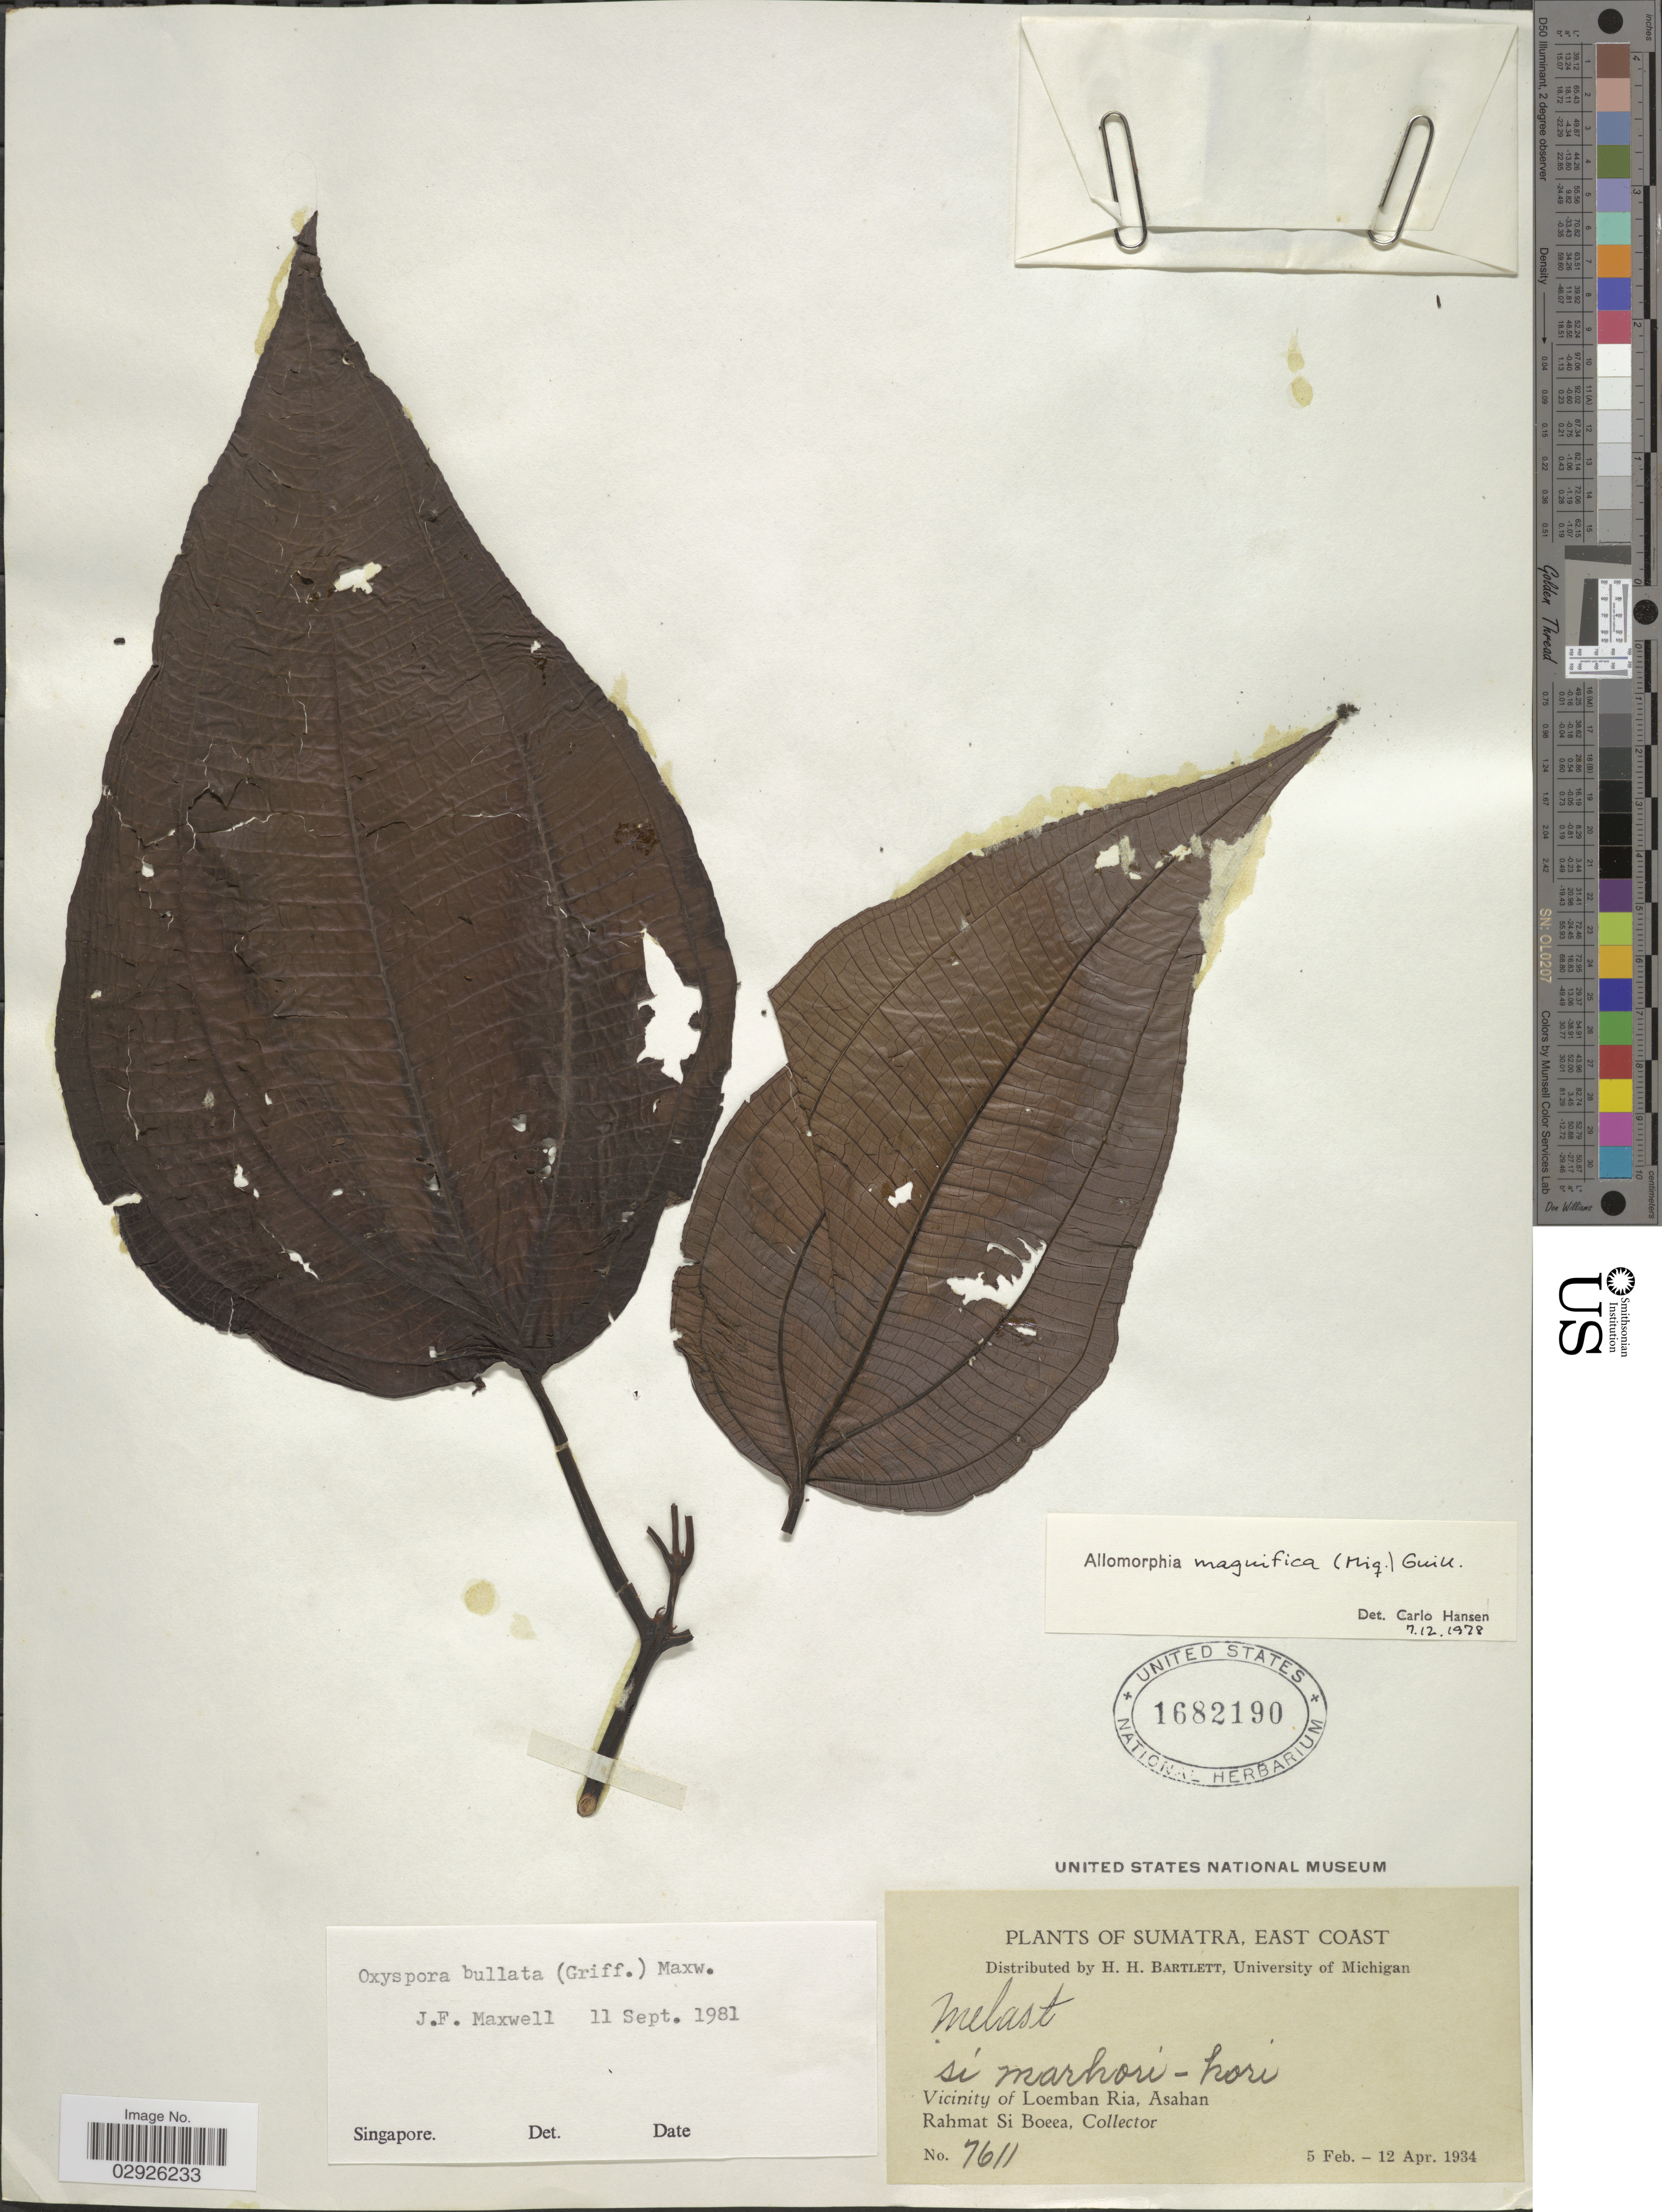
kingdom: Plantae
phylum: Tracheophyta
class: Magnoliopsida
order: Myrtales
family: Melastomataceae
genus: Oxyspora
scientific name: Oxyspora bullata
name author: J.F. Maxwell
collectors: Rahmat Si Boeea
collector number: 7611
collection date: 1934-02-05/1934-04-12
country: Indonesia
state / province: Sumatra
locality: East Coast. Vicinity of Loemban Ria, Asahan.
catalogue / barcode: US 1682190